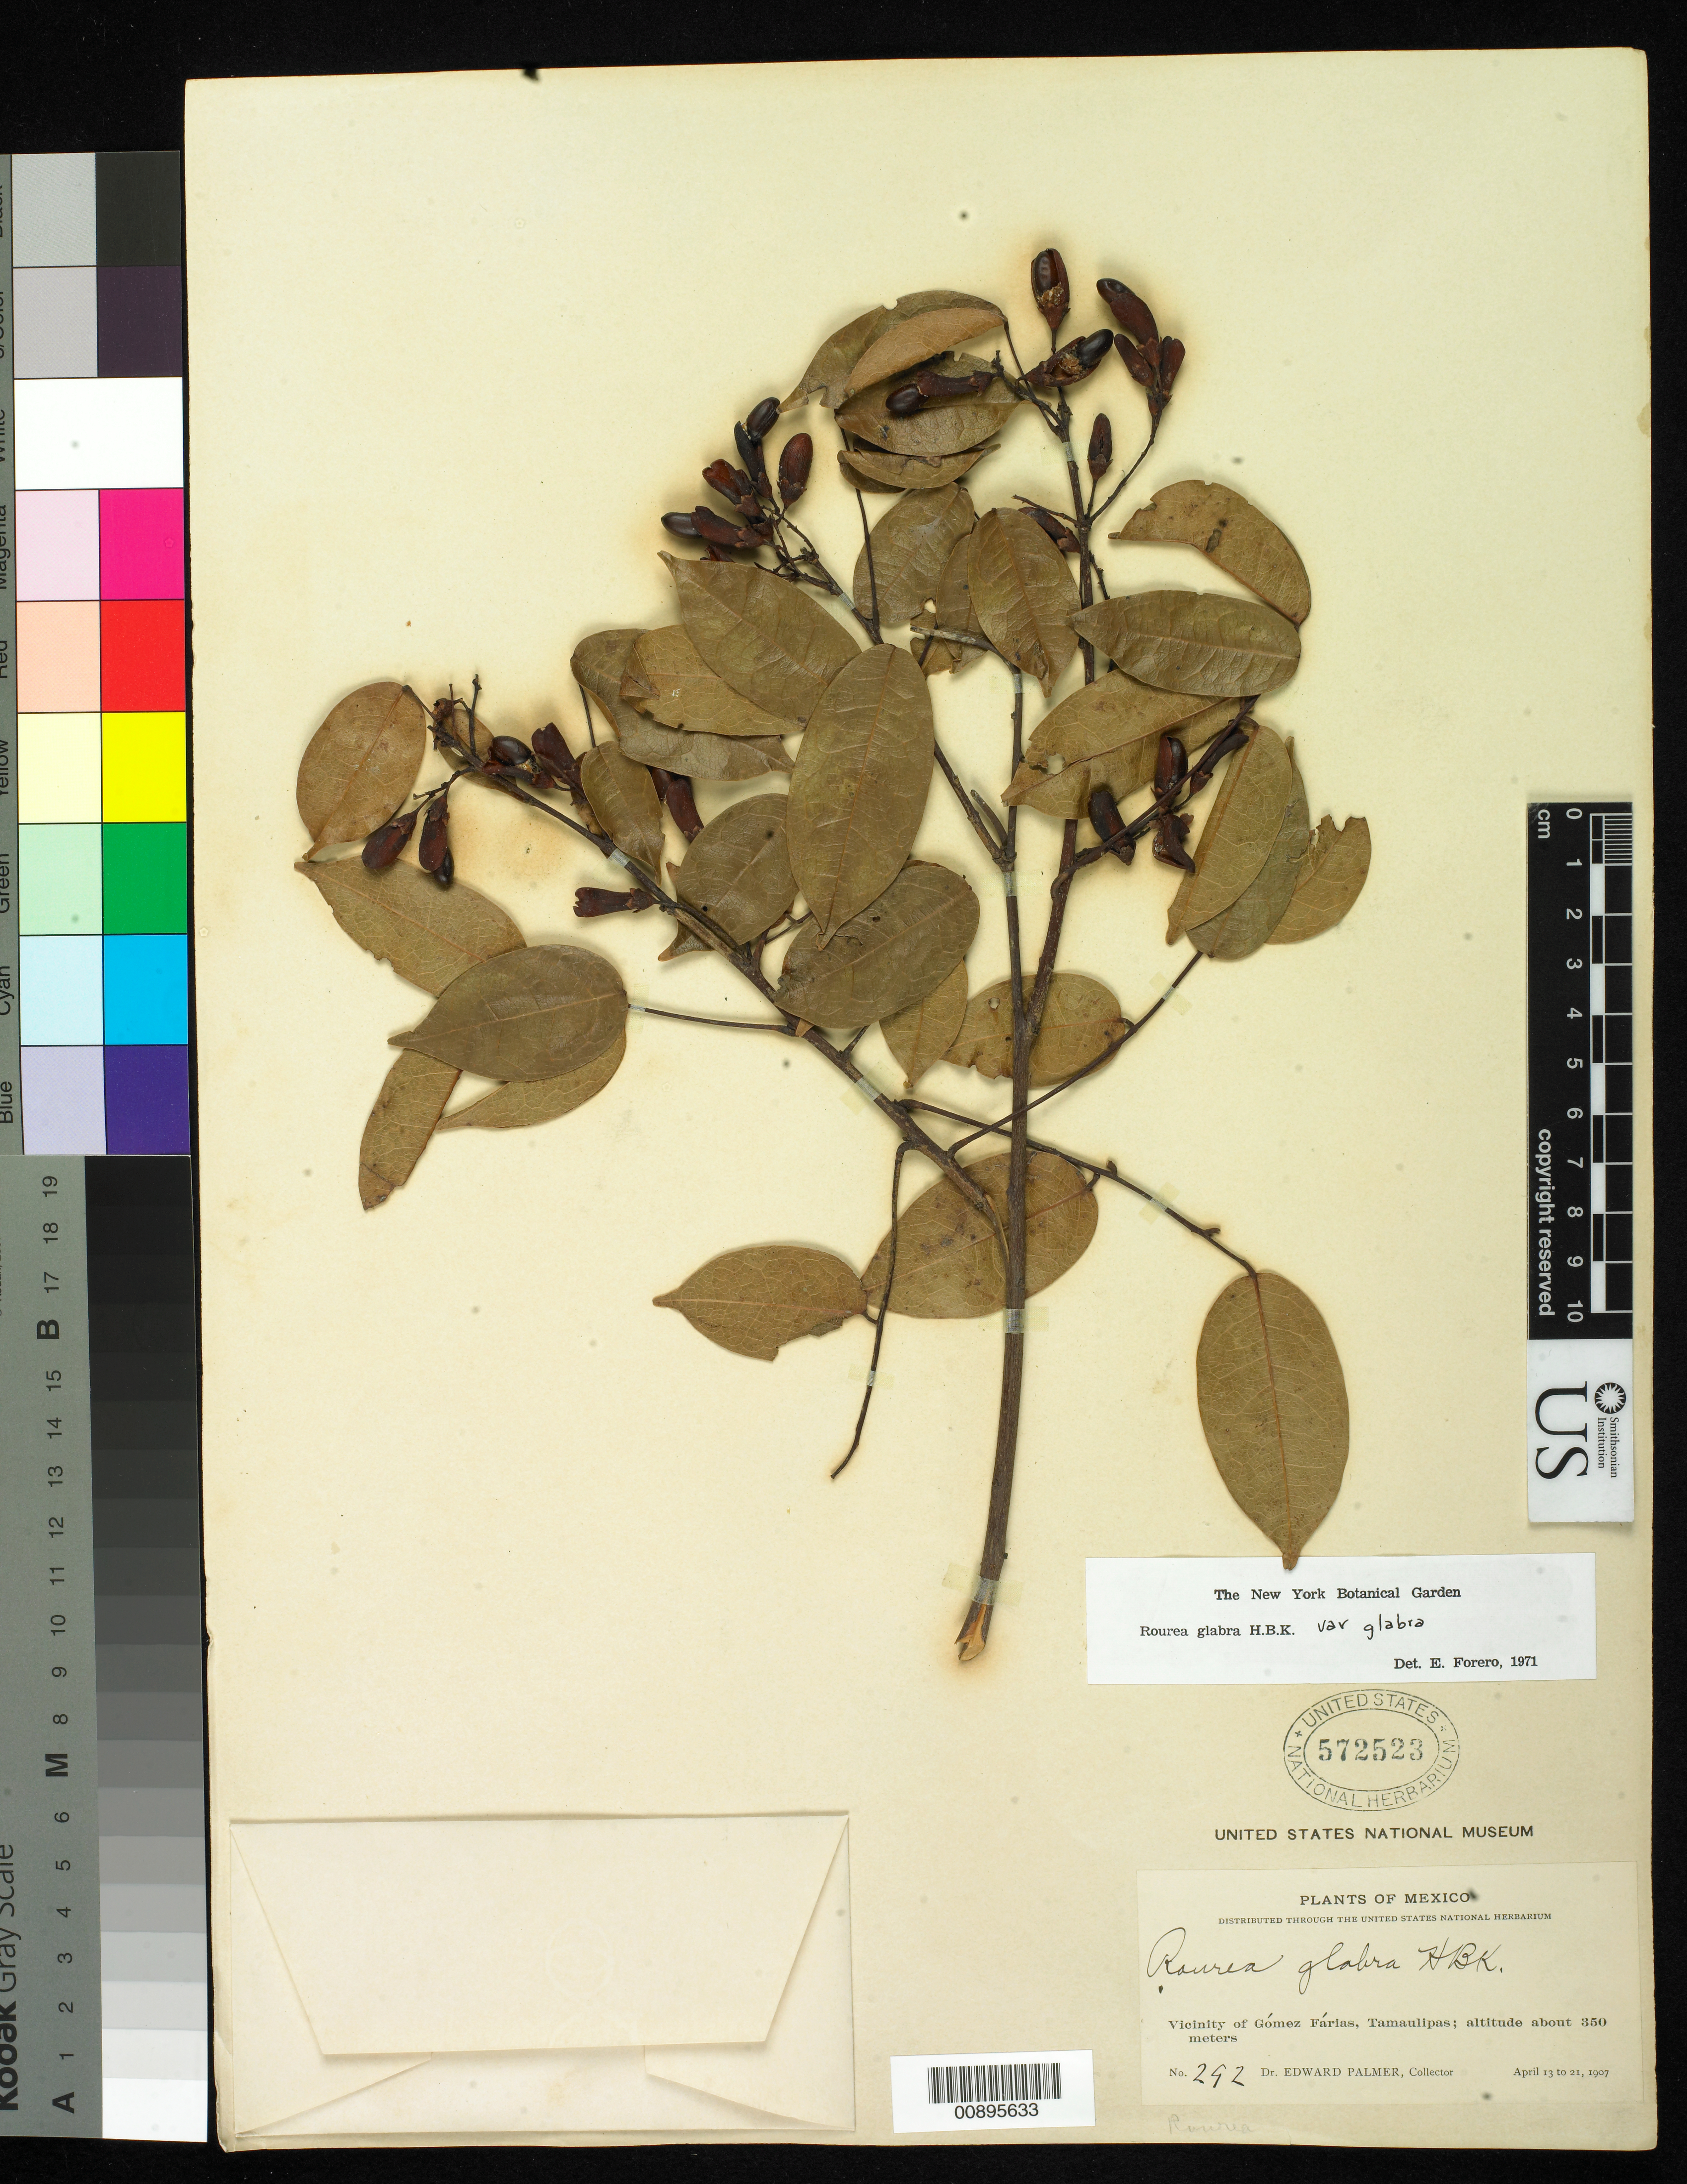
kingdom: Plantae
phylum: Tracheophyta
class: Magnoliopsida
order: Oxalidales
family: Connaraceae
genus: Rourea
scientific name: Rourea glabra var. glabra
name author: Kunth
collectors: E. Palmer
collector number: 292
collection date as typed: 13 Apr 1907 to 21 Apr 1907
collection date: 1907-04-13/1907-04-21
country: Mexico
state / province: Tamaulipas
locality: Vicinity of Gómez Farias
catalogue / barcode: US 572523